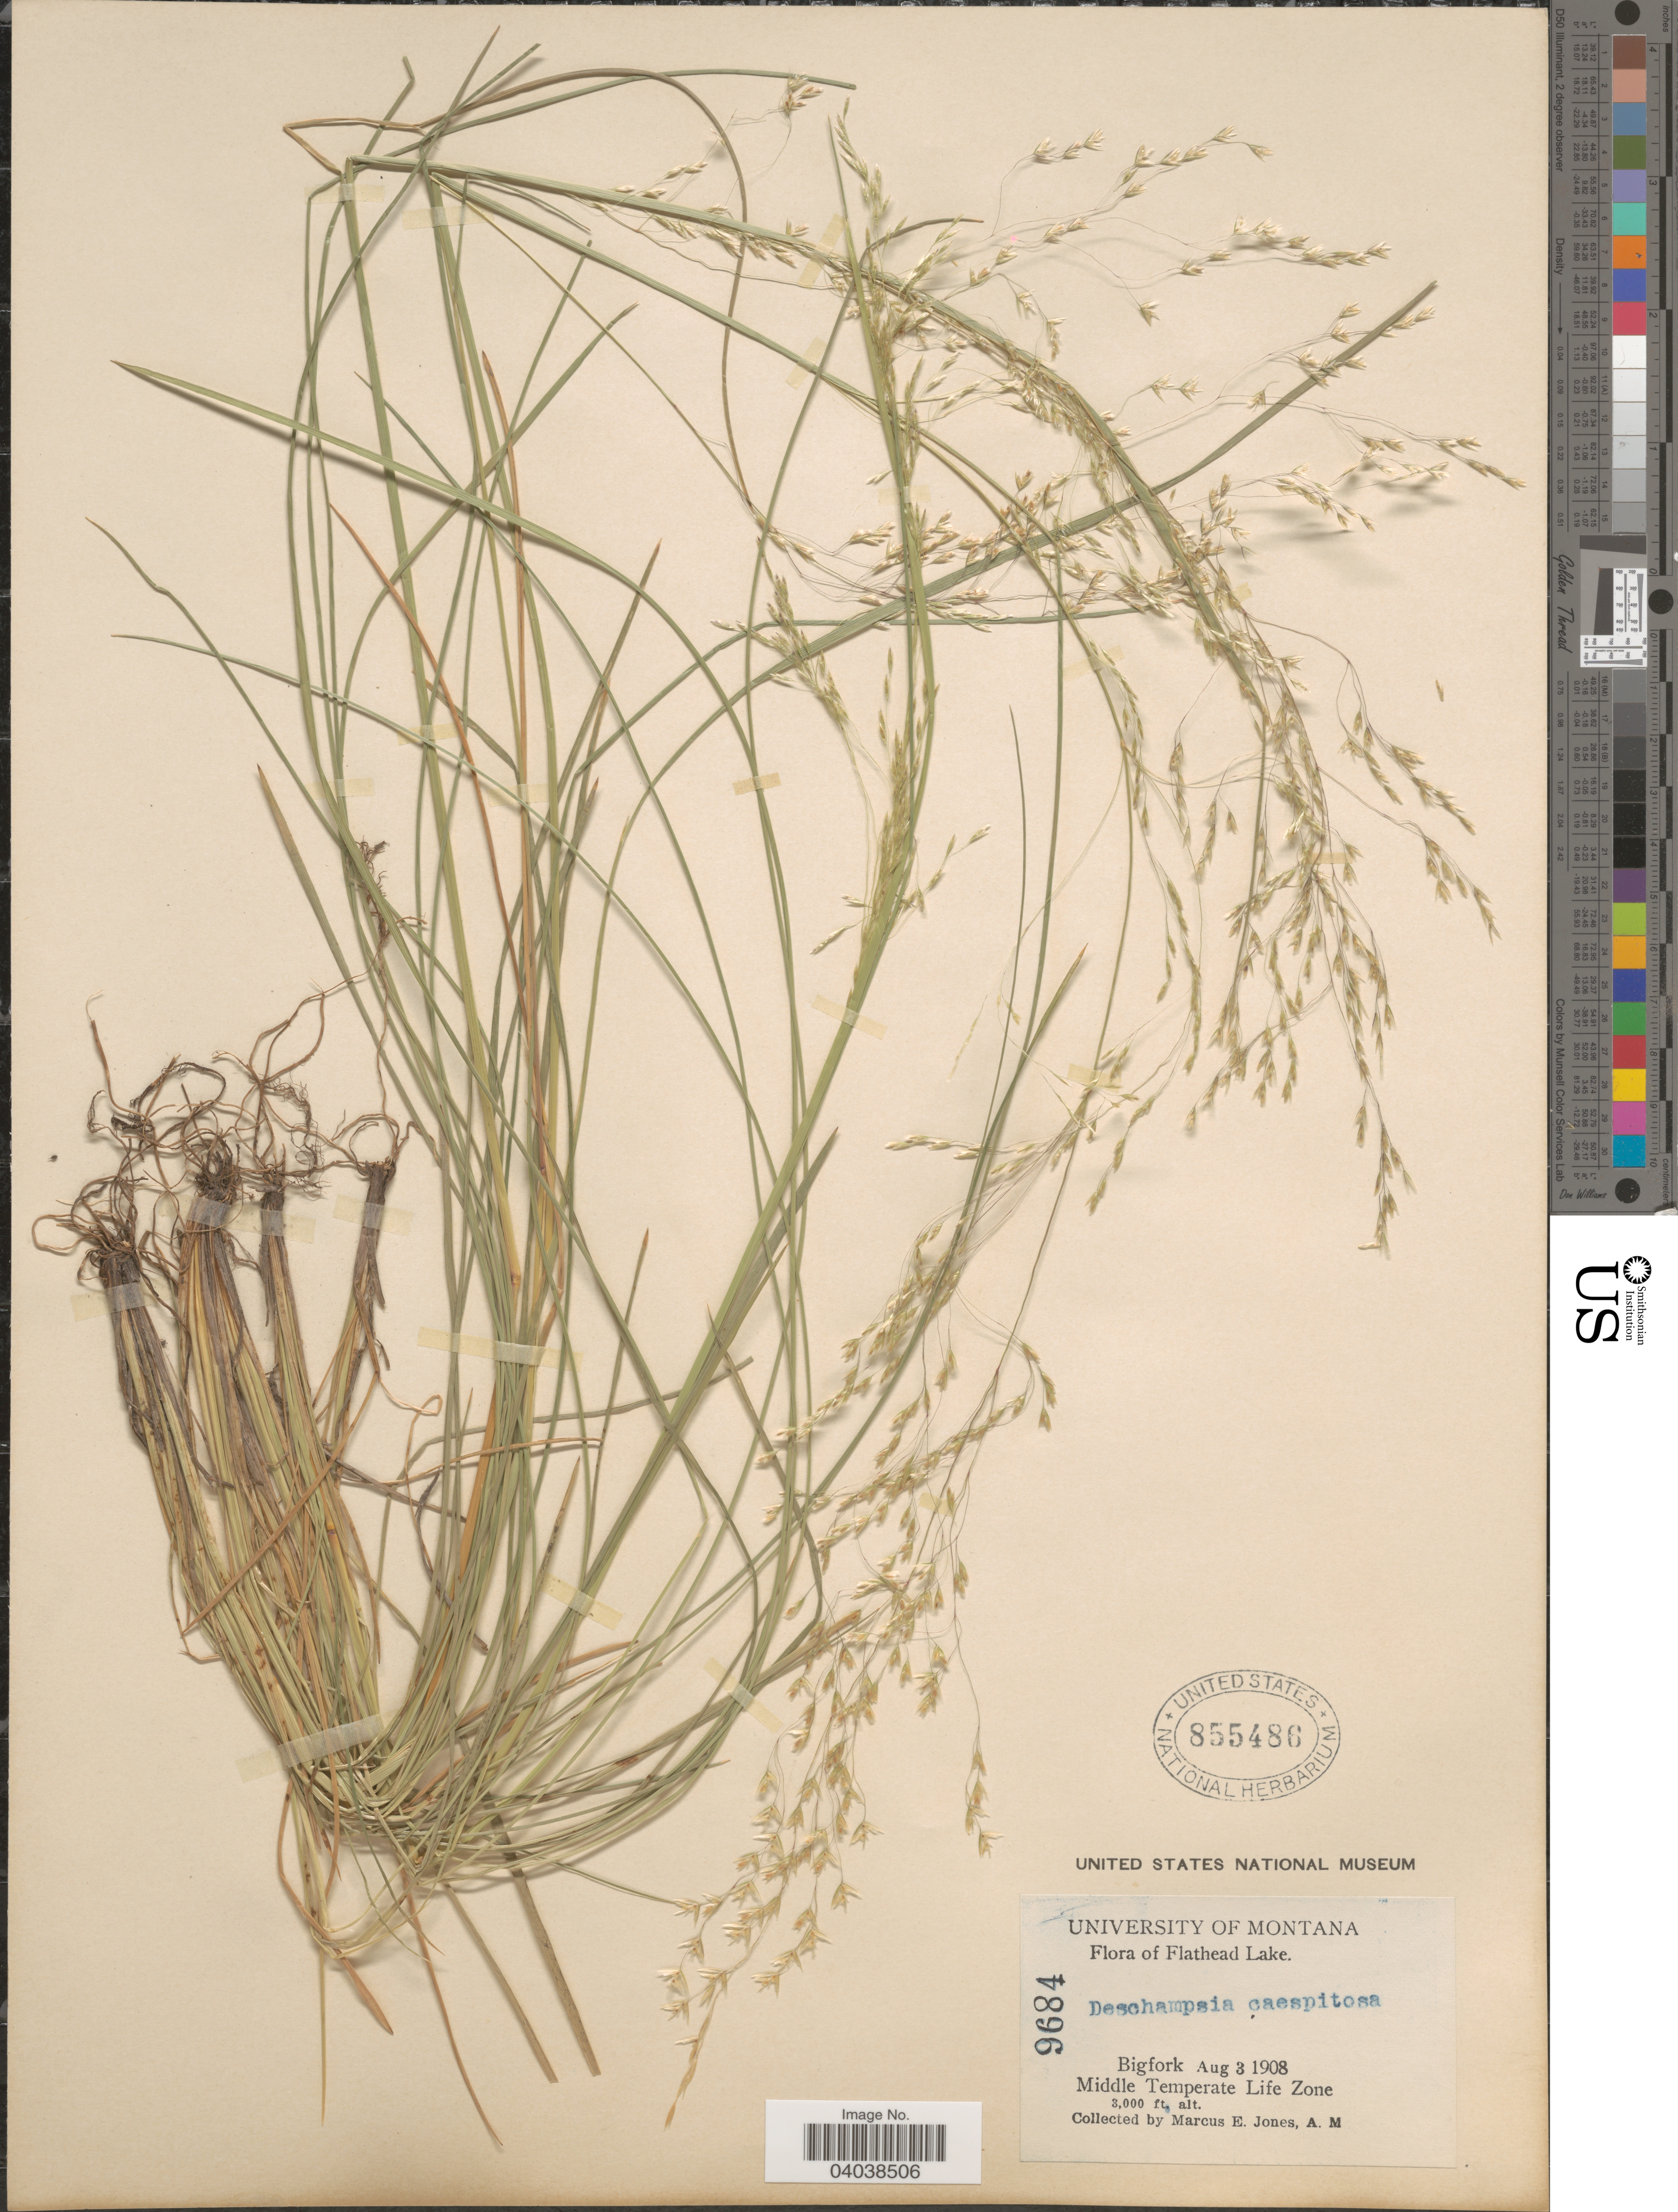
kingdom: Plantae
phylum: Tracheophyta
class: Liliopsida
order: Poales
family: Poaceae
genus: Deschampsia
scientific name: Deschampsia cespitosa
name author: (L.) P. Beauv.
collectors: M. E. Jones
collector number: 9684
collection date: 1908-08-03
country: United States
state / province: Montana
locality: Flathead Lake. Bigork. Middle Temperate Life Zone.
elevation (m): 914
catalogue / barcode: US 855486